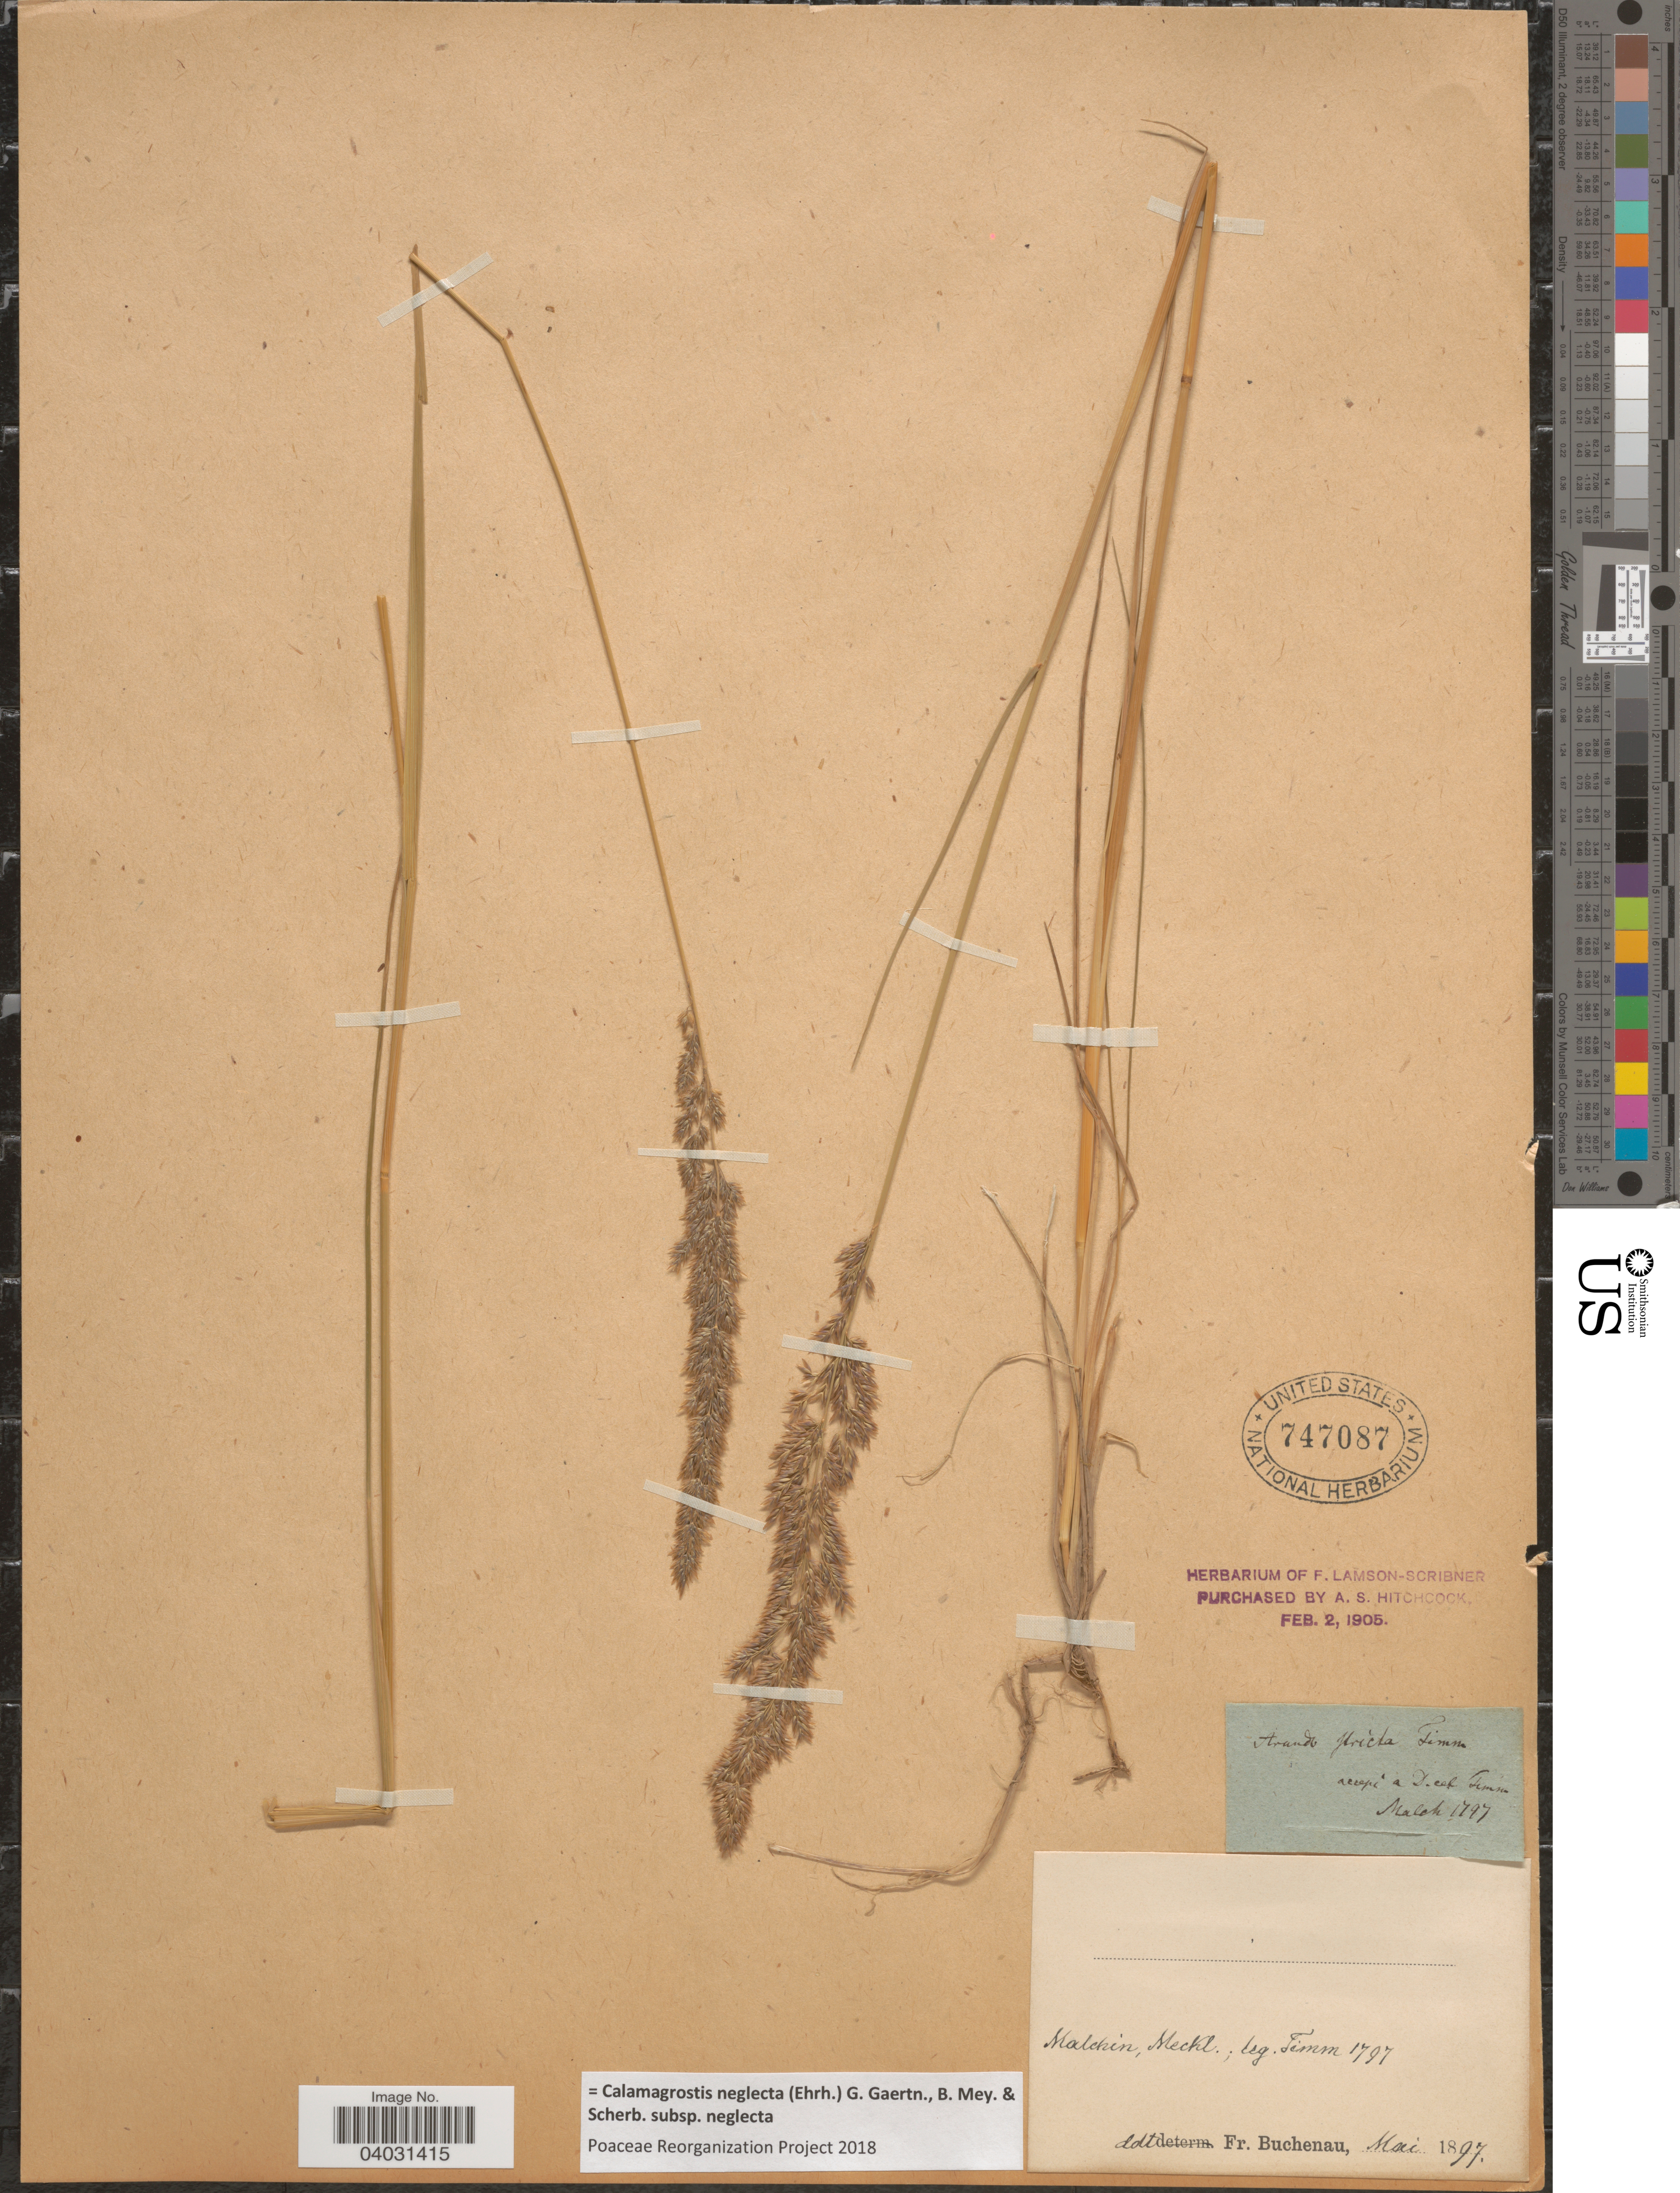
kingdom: Plantae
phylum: Tracheophyta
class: Liliopsida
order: Poales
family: Poaceae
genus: Arundo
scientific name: Arundo stricta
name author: Timm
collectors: J. Timm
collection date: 1797-03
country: Germany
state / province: Mecklenburg-Vorpommern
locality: Malchin, Meckl.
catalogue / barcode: US 747087